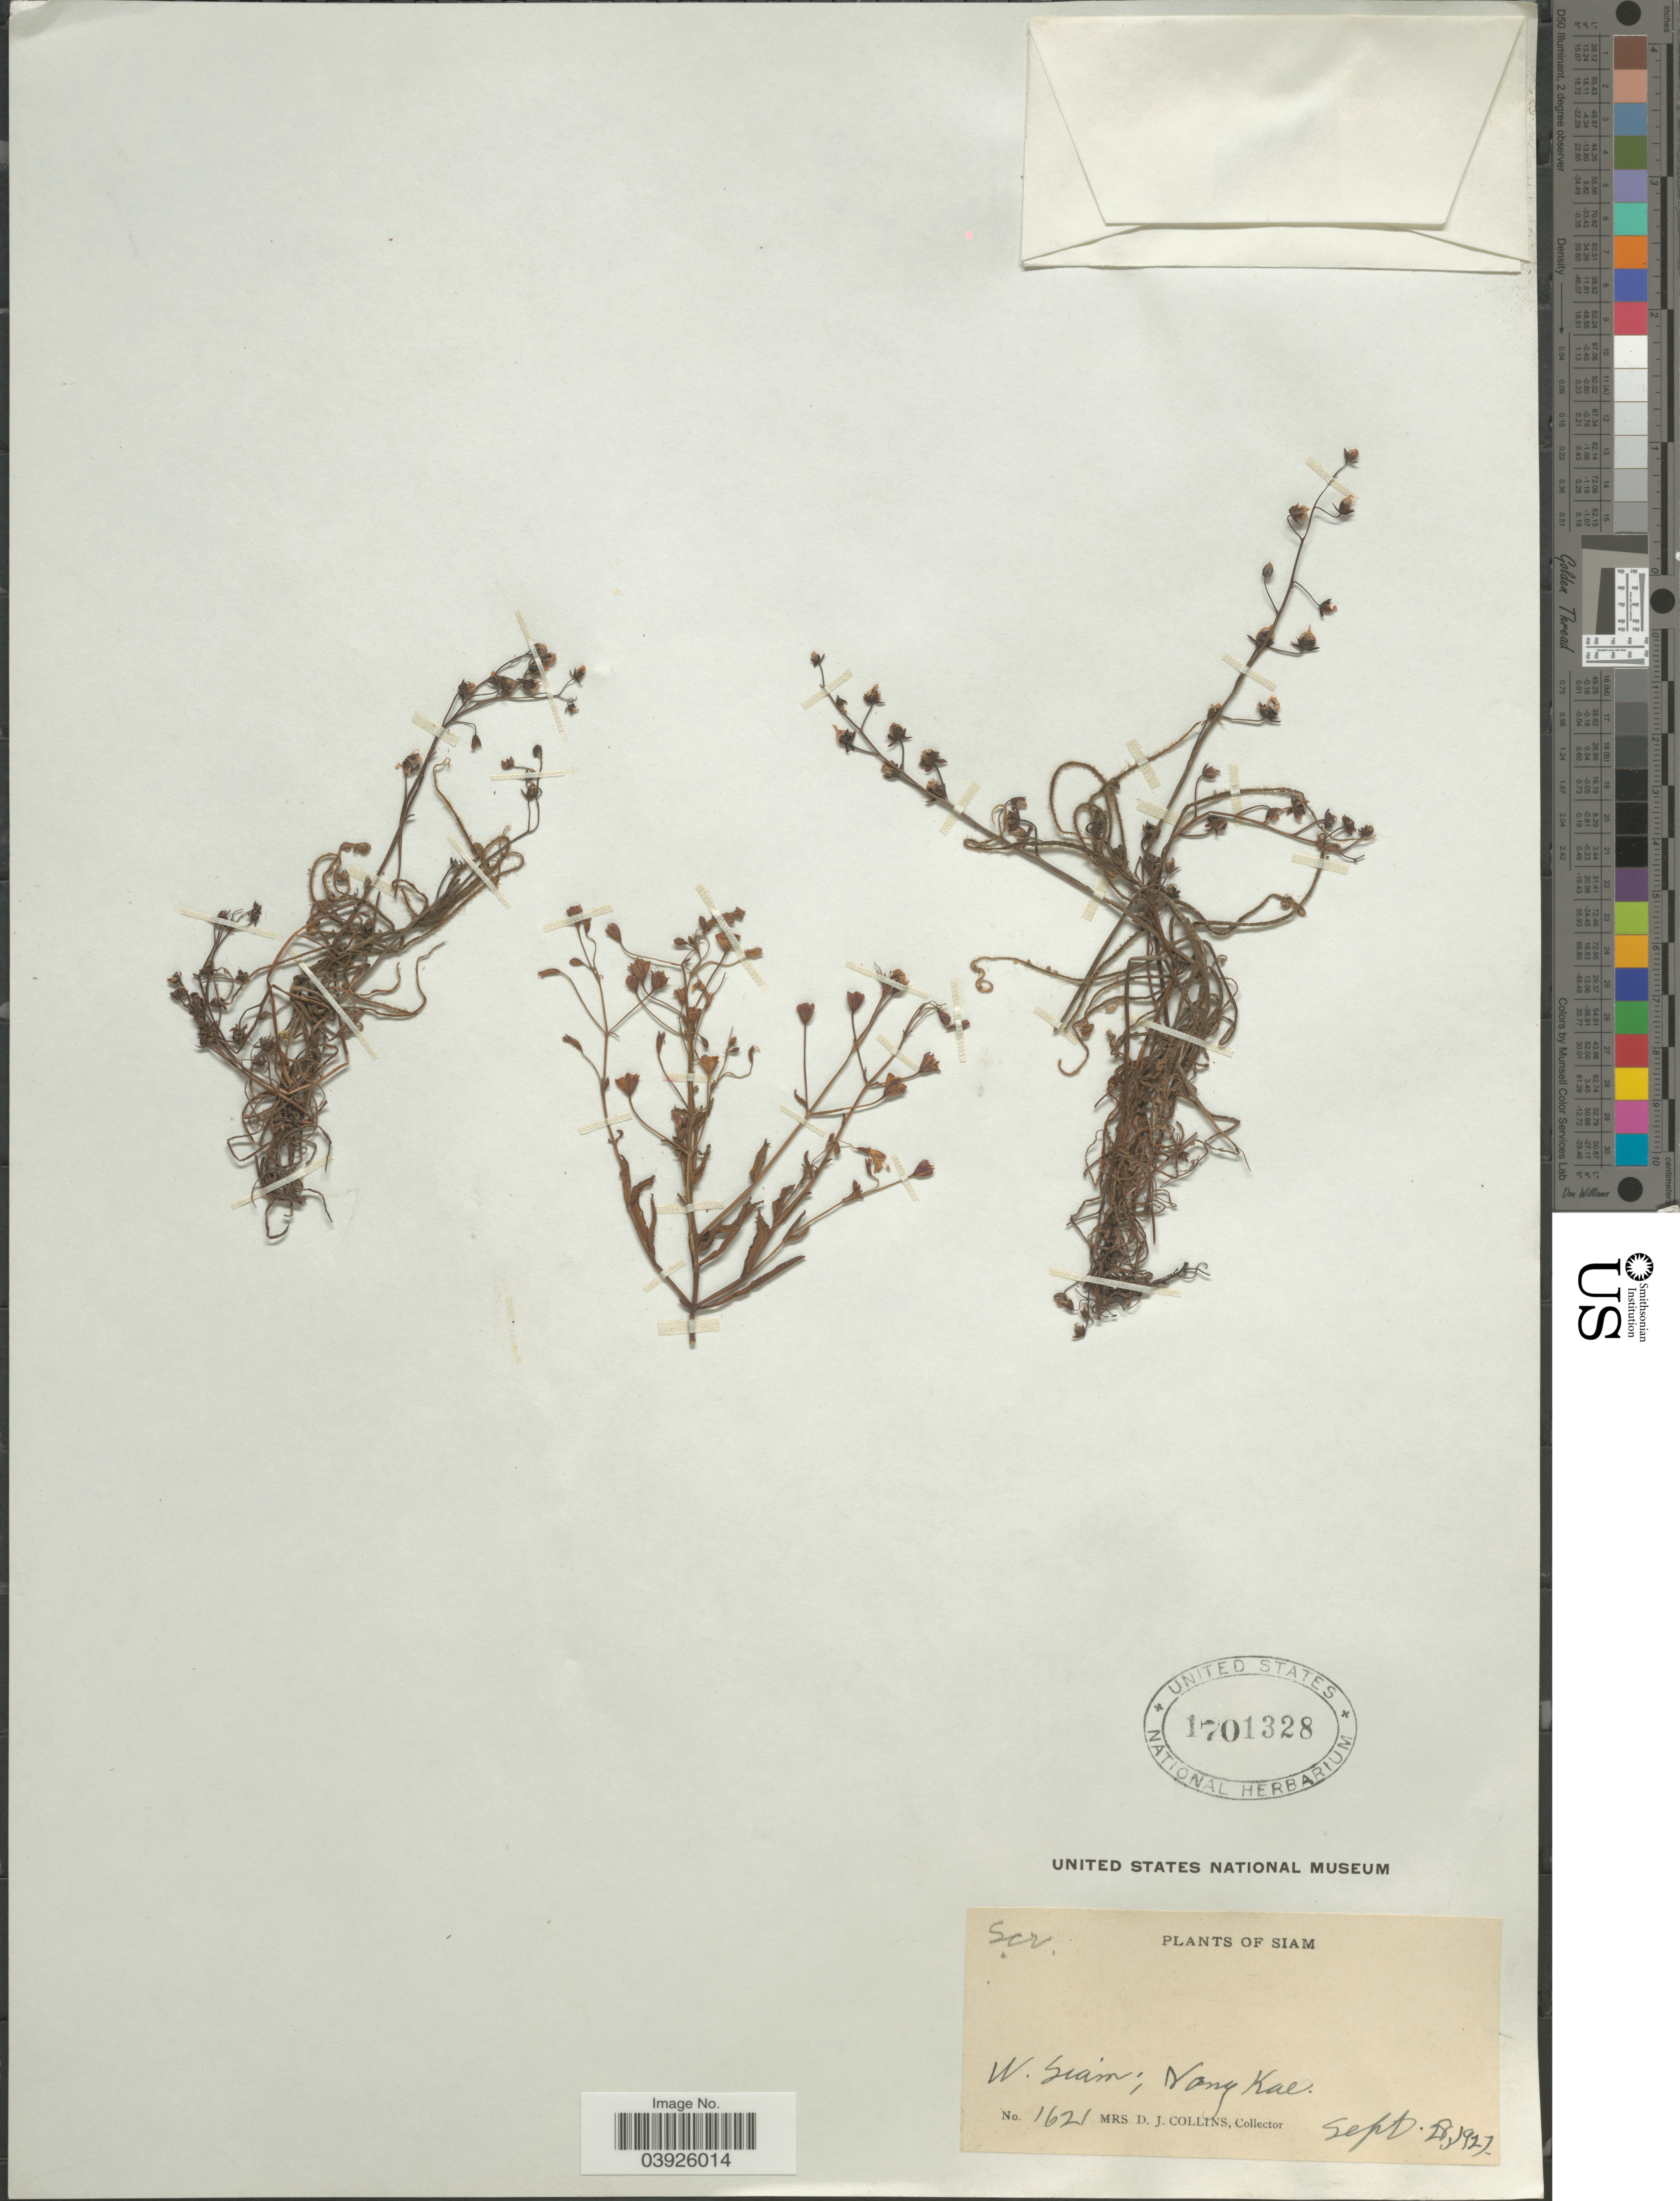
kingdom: Plantae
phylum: Tracheophyta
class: Magnoliopsida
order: Lamiales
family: Scrophulariaceae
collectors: Mrs. D. J. Collins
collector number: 1621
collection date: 1927-09-28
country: Thailand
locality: Siam. W. Siam; Nong Kae.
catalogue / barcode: US 1701328